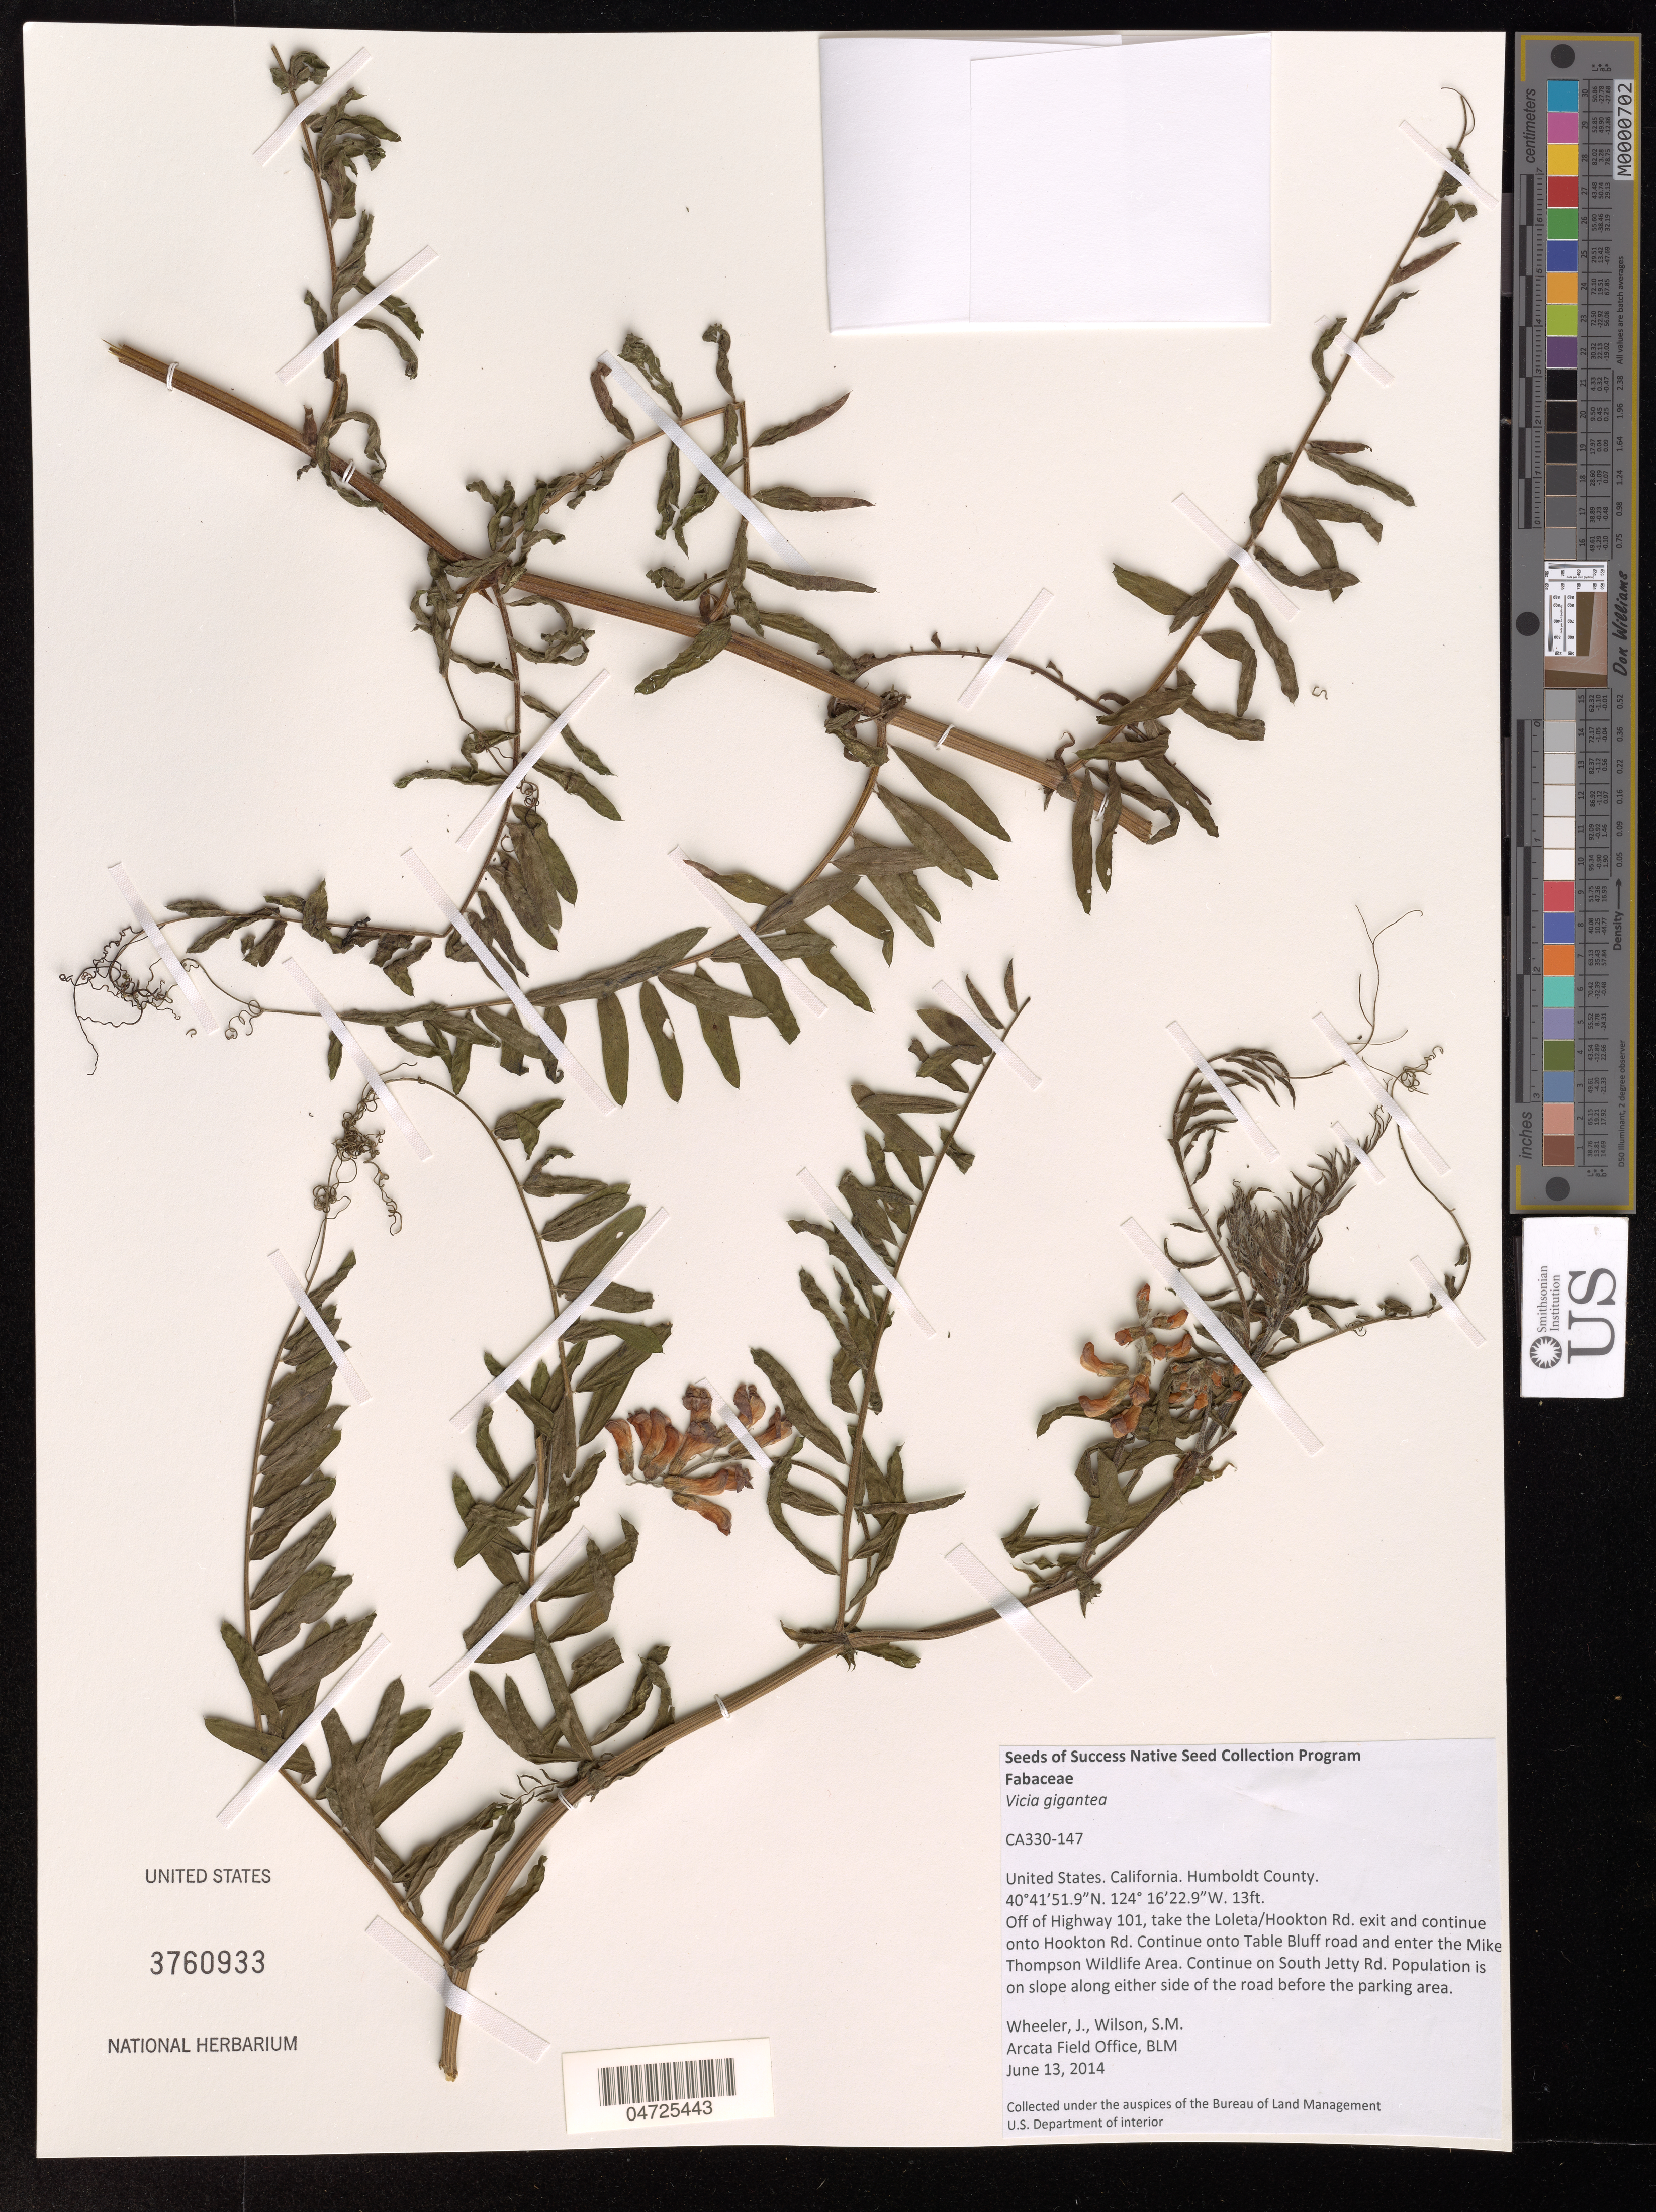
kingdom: Plantae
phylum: Tracheophyta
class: Magnoliopsida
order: Fabales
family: Fabaceae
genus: Vicia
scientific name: Vicia gigantea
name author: Bunge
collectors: J. Wheeler & S. Wilson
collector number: CA330-147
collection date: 2014-06-13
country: United States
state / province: California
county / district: Humboldt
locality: Humboldt County. Off of Highway 101, take the Loleta/Hookton Rd. exit and continue onto Hookton Rd. Continue onto Table Bluff road and enter the Mike Thompson Wildlife Area. Continue on South Jetty Rd. Population is on slope along either side of the road before the parking area.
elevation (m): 4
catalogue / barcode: US 3760933